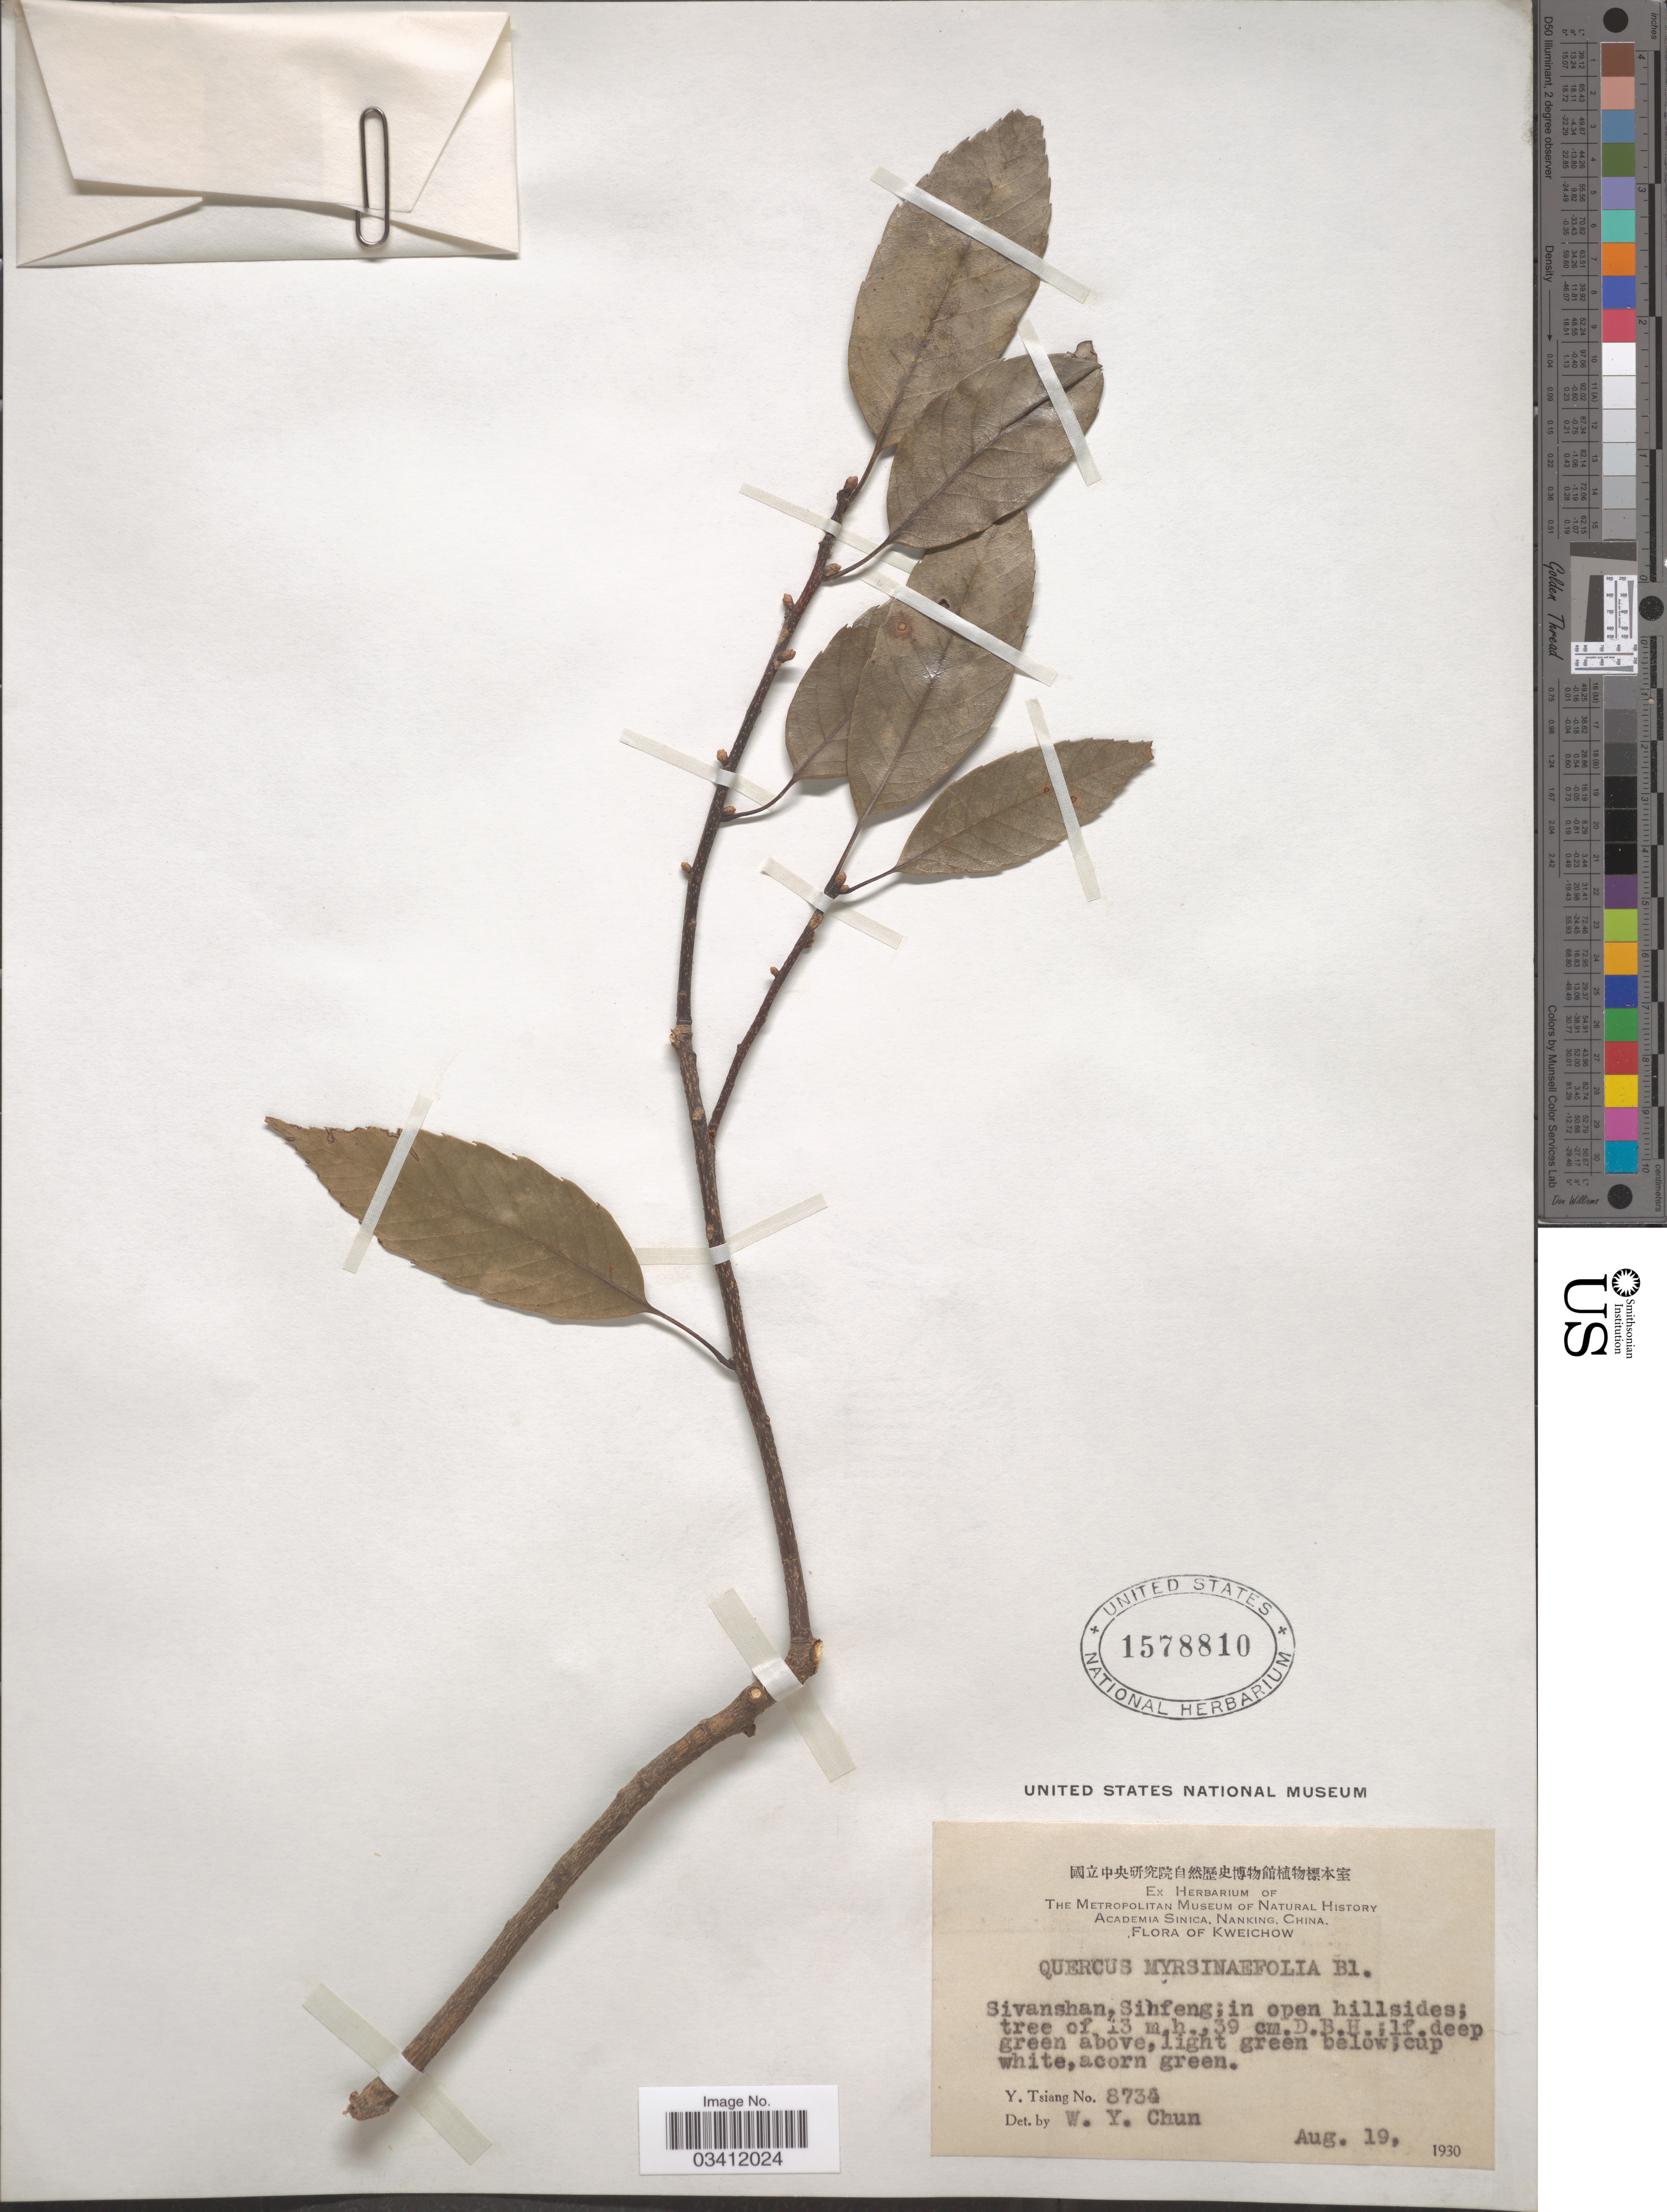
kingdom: Plantae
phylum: Tracheophyta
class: Magnoliopsida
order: Fagales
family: Fagaceae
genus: Quercus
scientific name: Quercus myrsinifolia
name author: Blume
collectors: Y. Tsiang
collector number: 8734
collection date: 1930-08-19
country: China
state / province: Guizhou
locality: Kweichow. Sivanshan, Sihfeng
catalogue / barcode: US 1578810